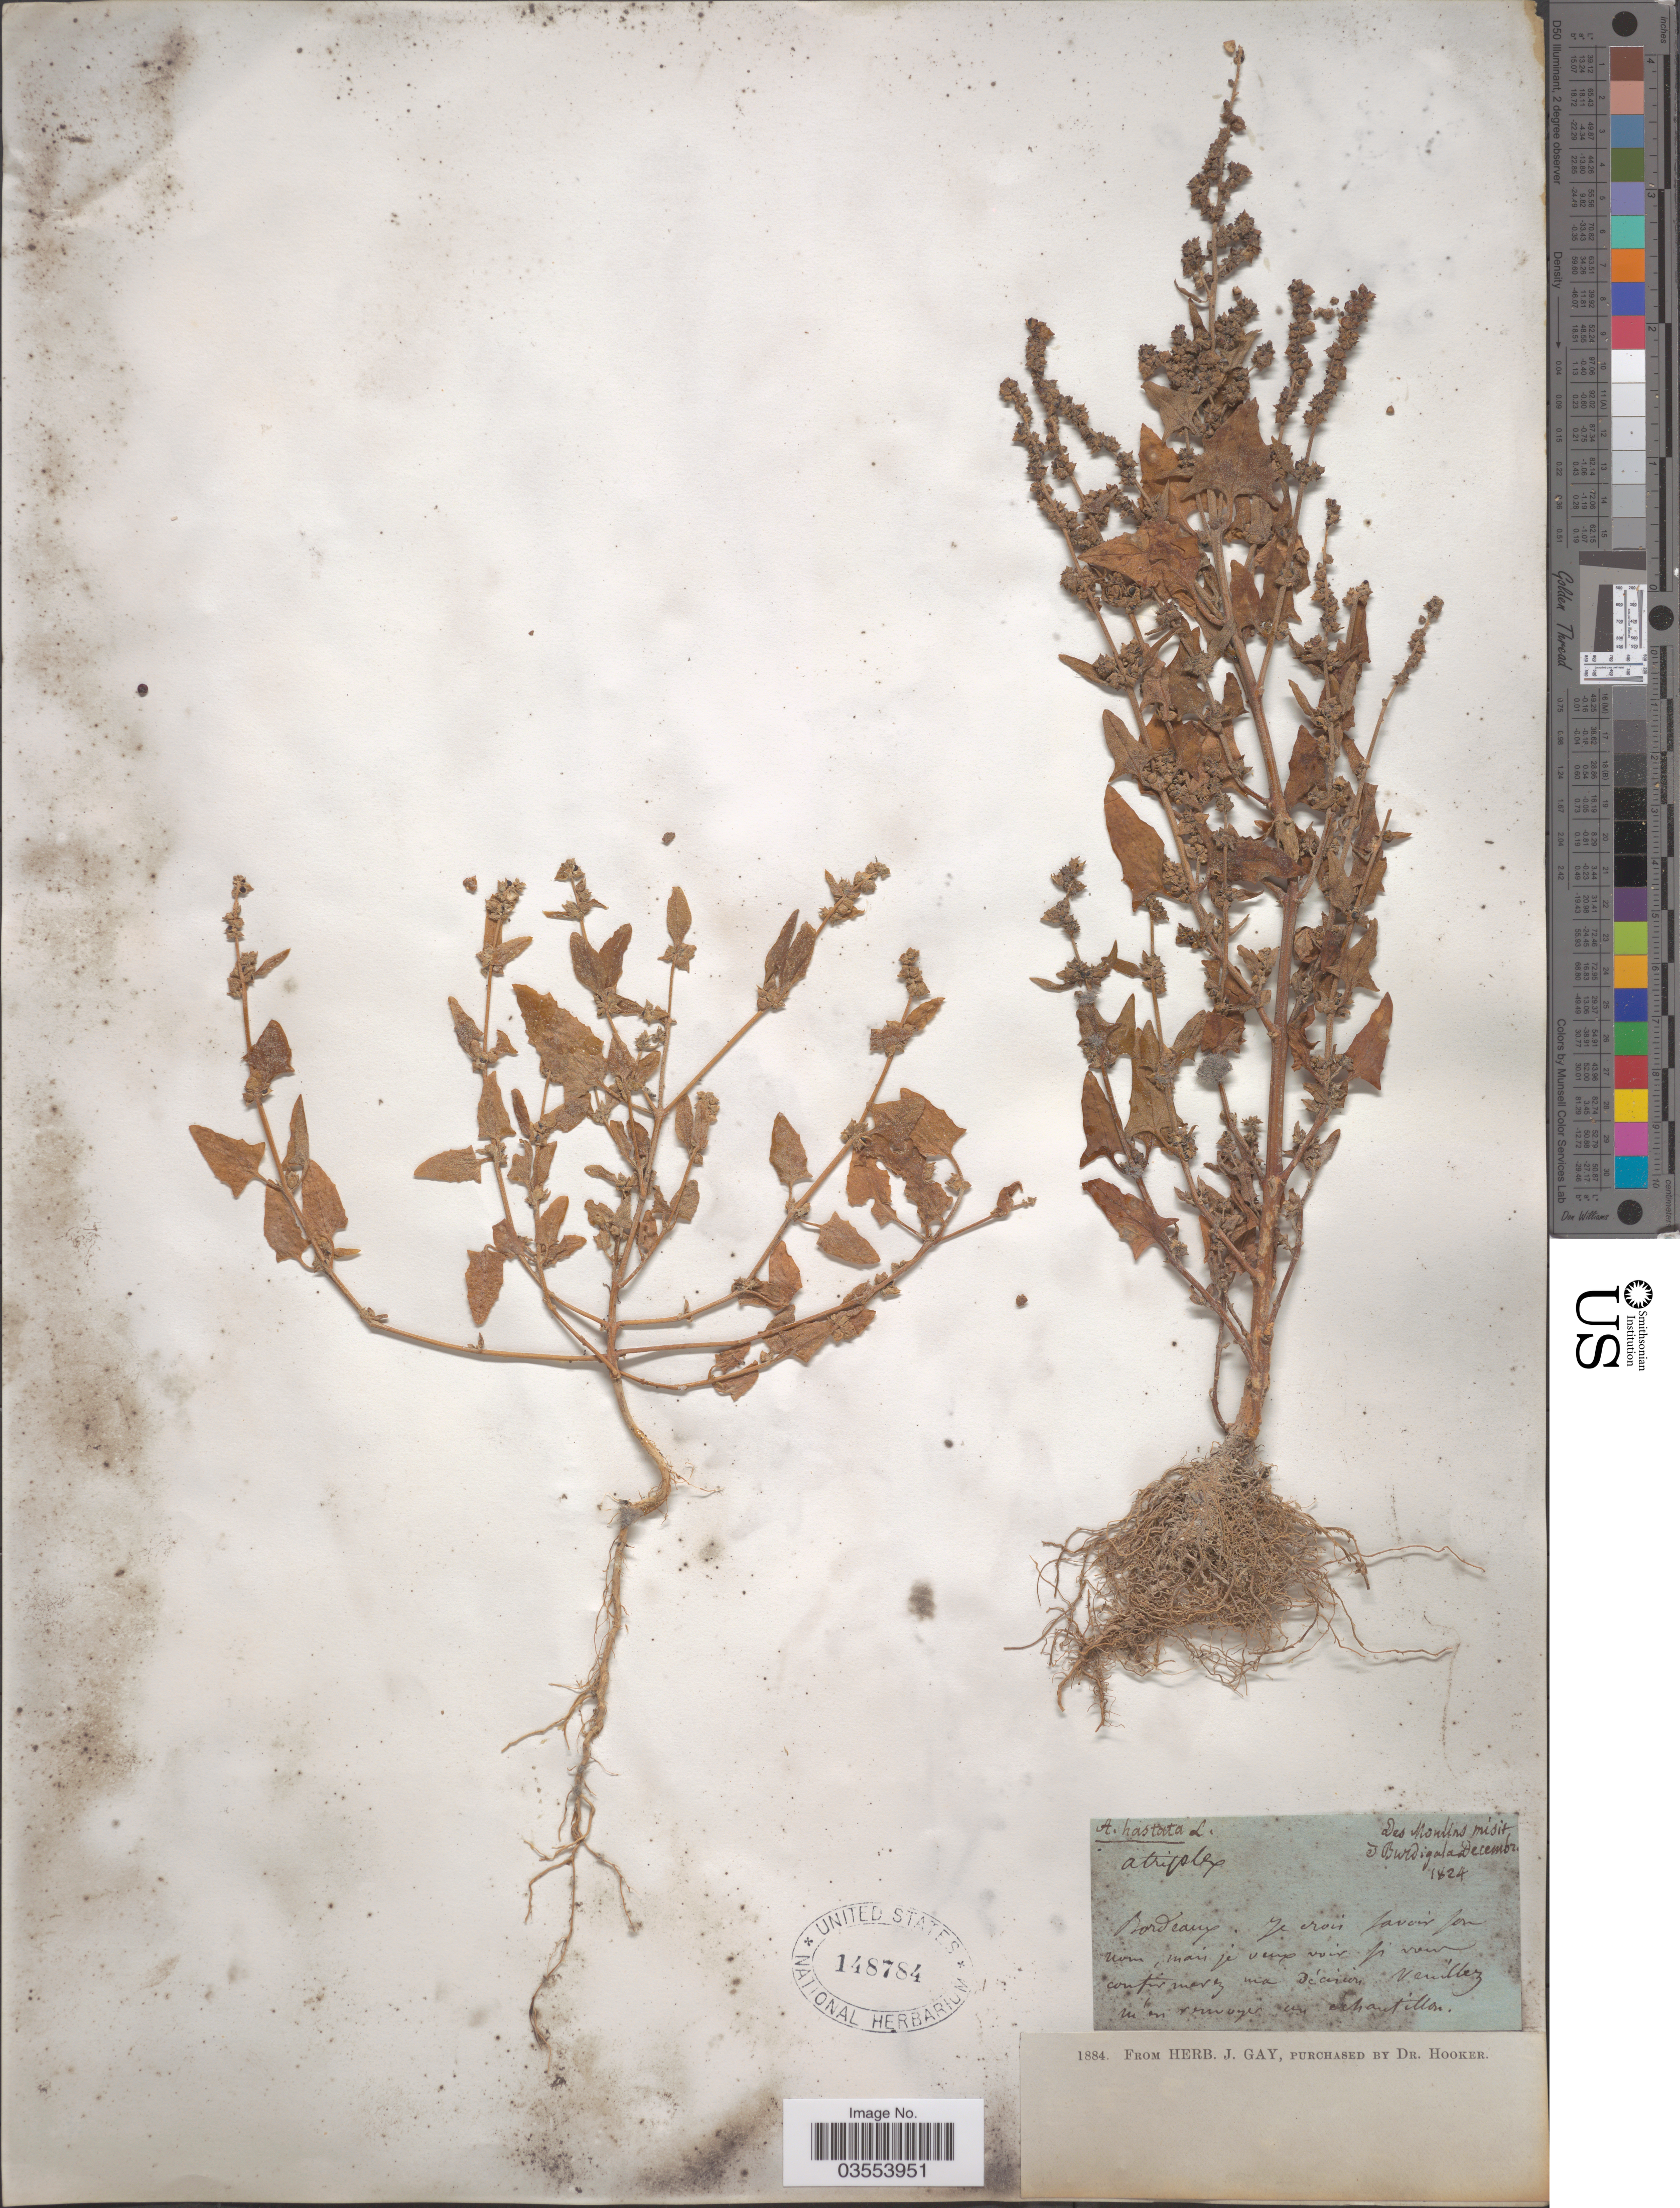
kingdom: Plantae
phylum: Tracheophyta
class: Magnoliopsida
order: Caryophyllales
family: Amaranthaceae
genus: Atriplex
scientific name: Atriplex sp.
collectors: ex herb. J. Gay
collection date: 1824-12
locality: I [interpreted] Burdigala. Venillez m'en en renvoge un achantillos. [interpreted] [unsure placement]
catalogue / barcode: US 148784